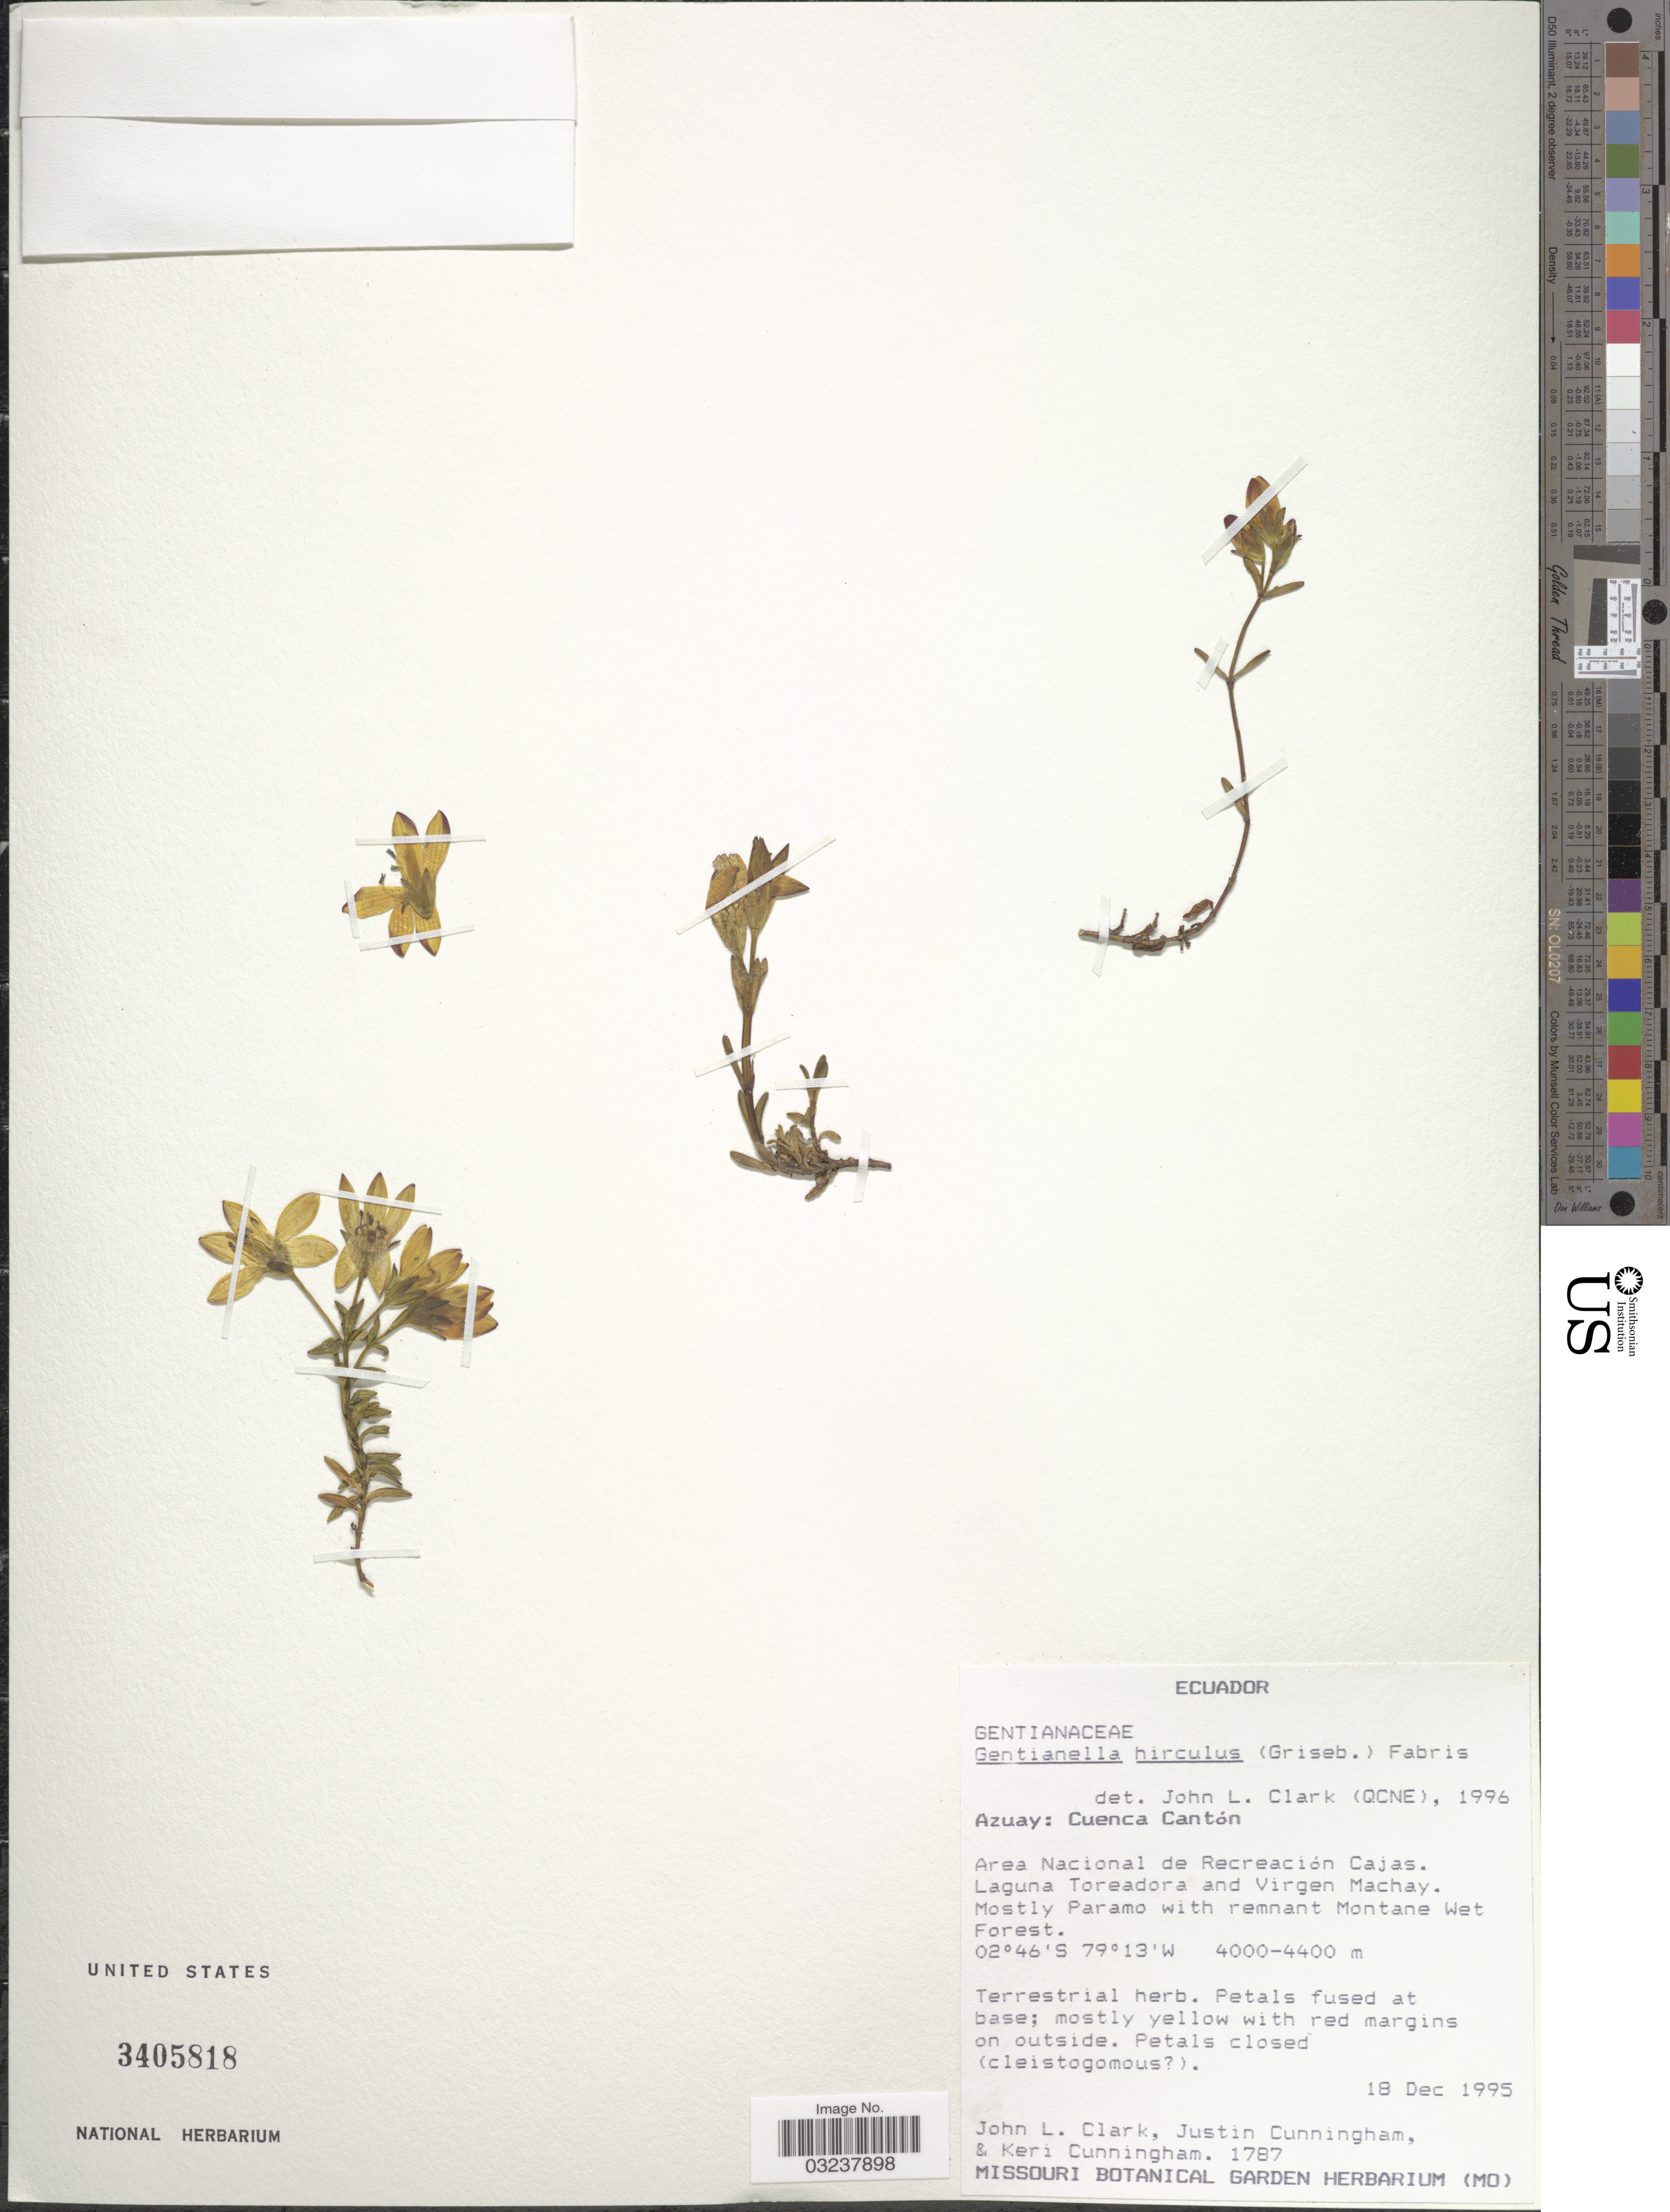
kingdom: Plantae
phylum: Tracheophyta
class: Magnoliopsida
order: Gentianales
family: Gentianaceae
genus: Gentianella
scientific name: Gentianella hirculus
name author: (Griseb.) Fabris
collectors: J. L. Clark, J. Cunningham & K. Cunningham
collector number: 1787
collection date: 1995-12-18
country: Ecuador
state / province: Azuay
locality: Cuenca Cantón. Area Nacional de Recreación Cajas. Laguna Toreadora and Virgen Machay.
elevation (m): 4000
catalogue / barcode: US 3405818